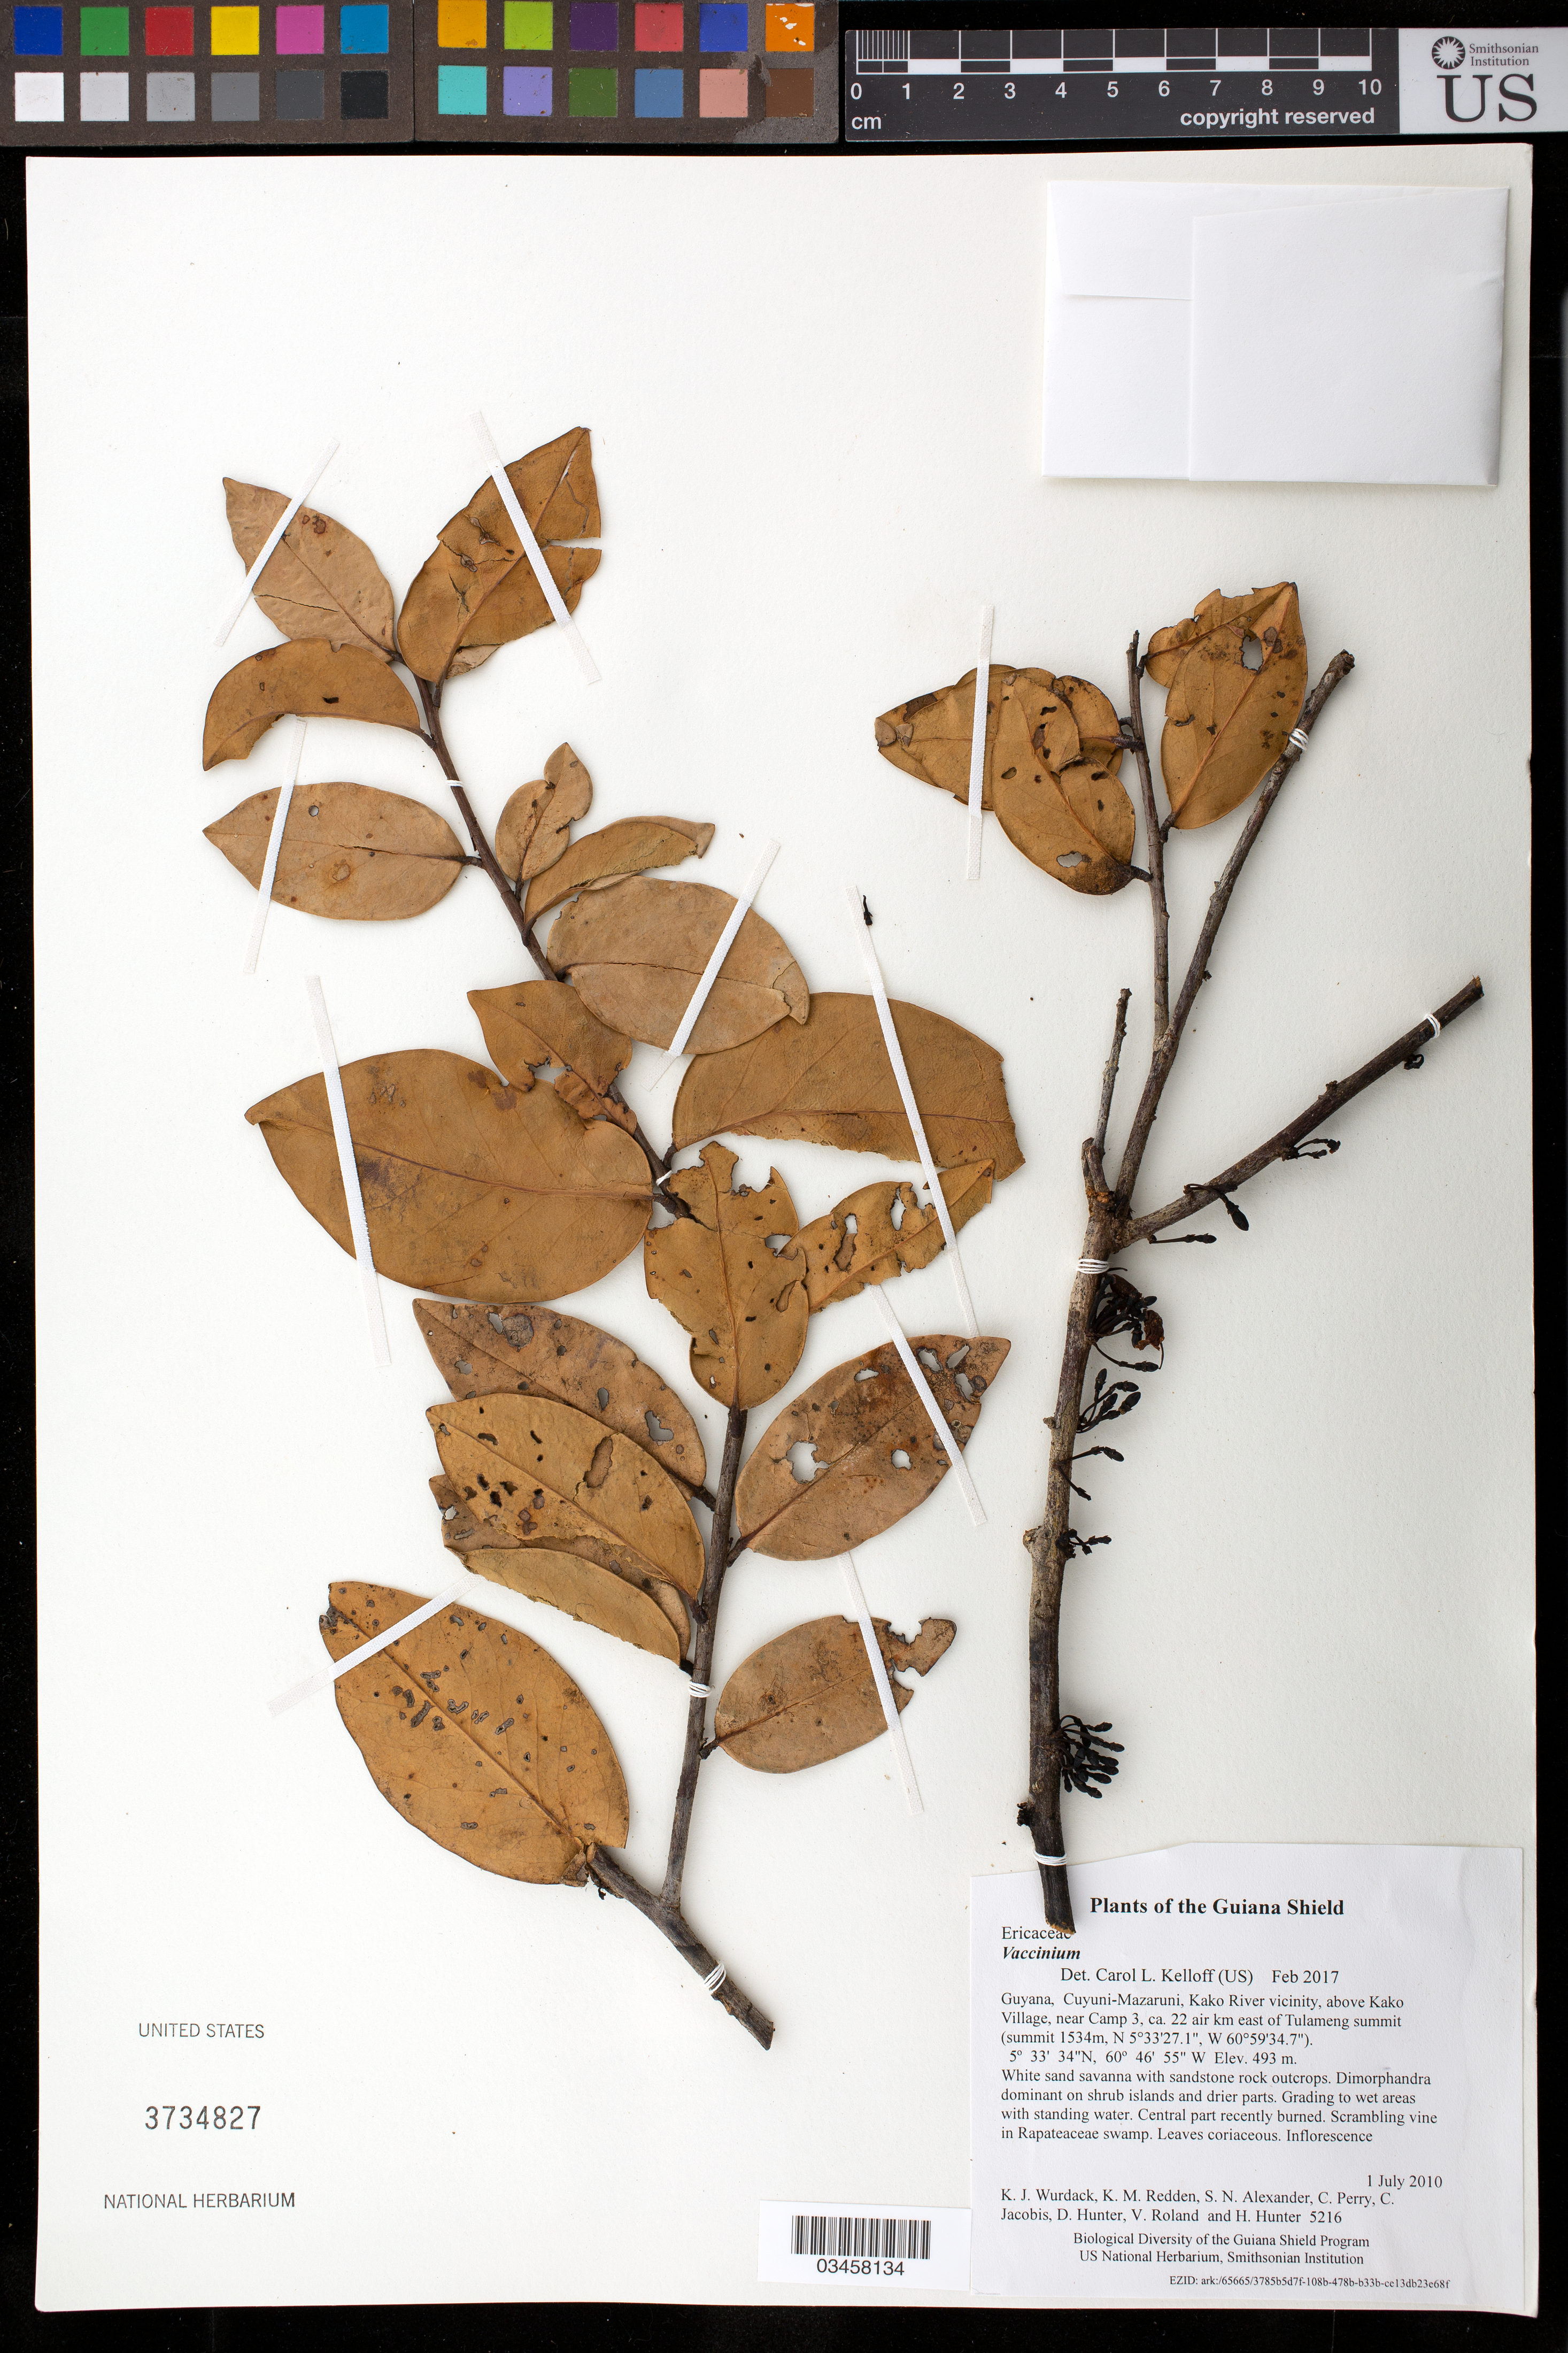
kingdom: Plantae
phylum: Tracheophyta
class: Magnoliopsida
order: Ericales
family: Ericaceae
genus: Vaccinium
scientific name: Vaccinium sp.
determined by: Kelloff, Carol L., (US), Smithsonian Institution - National Museum of Natural History (UNITED STATES)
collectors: K. Wurdack, K. M. Redden, S. N. Alexander, C. Perry, C. Jacobis, D. Hunter, V. Roland & H. Hunter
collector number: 5216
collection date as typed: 1 July 2010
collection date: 2010-07-01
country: Guyana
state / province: Cuyuni-Mazaruni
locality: Kako River vicinity, above Kako Village, near Camp 3, ca. 22 air km east of Tulameng summit (summit 1534m, N 5°33'27.1", W 60°59'34.7")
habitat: White sand savanna with sandstone rock outcrops. Dimorphandra dominant on shrub islands and drier parts. Grading to wet areas with standing water. Central part recently burned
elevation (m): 493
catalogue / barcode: US 3734827